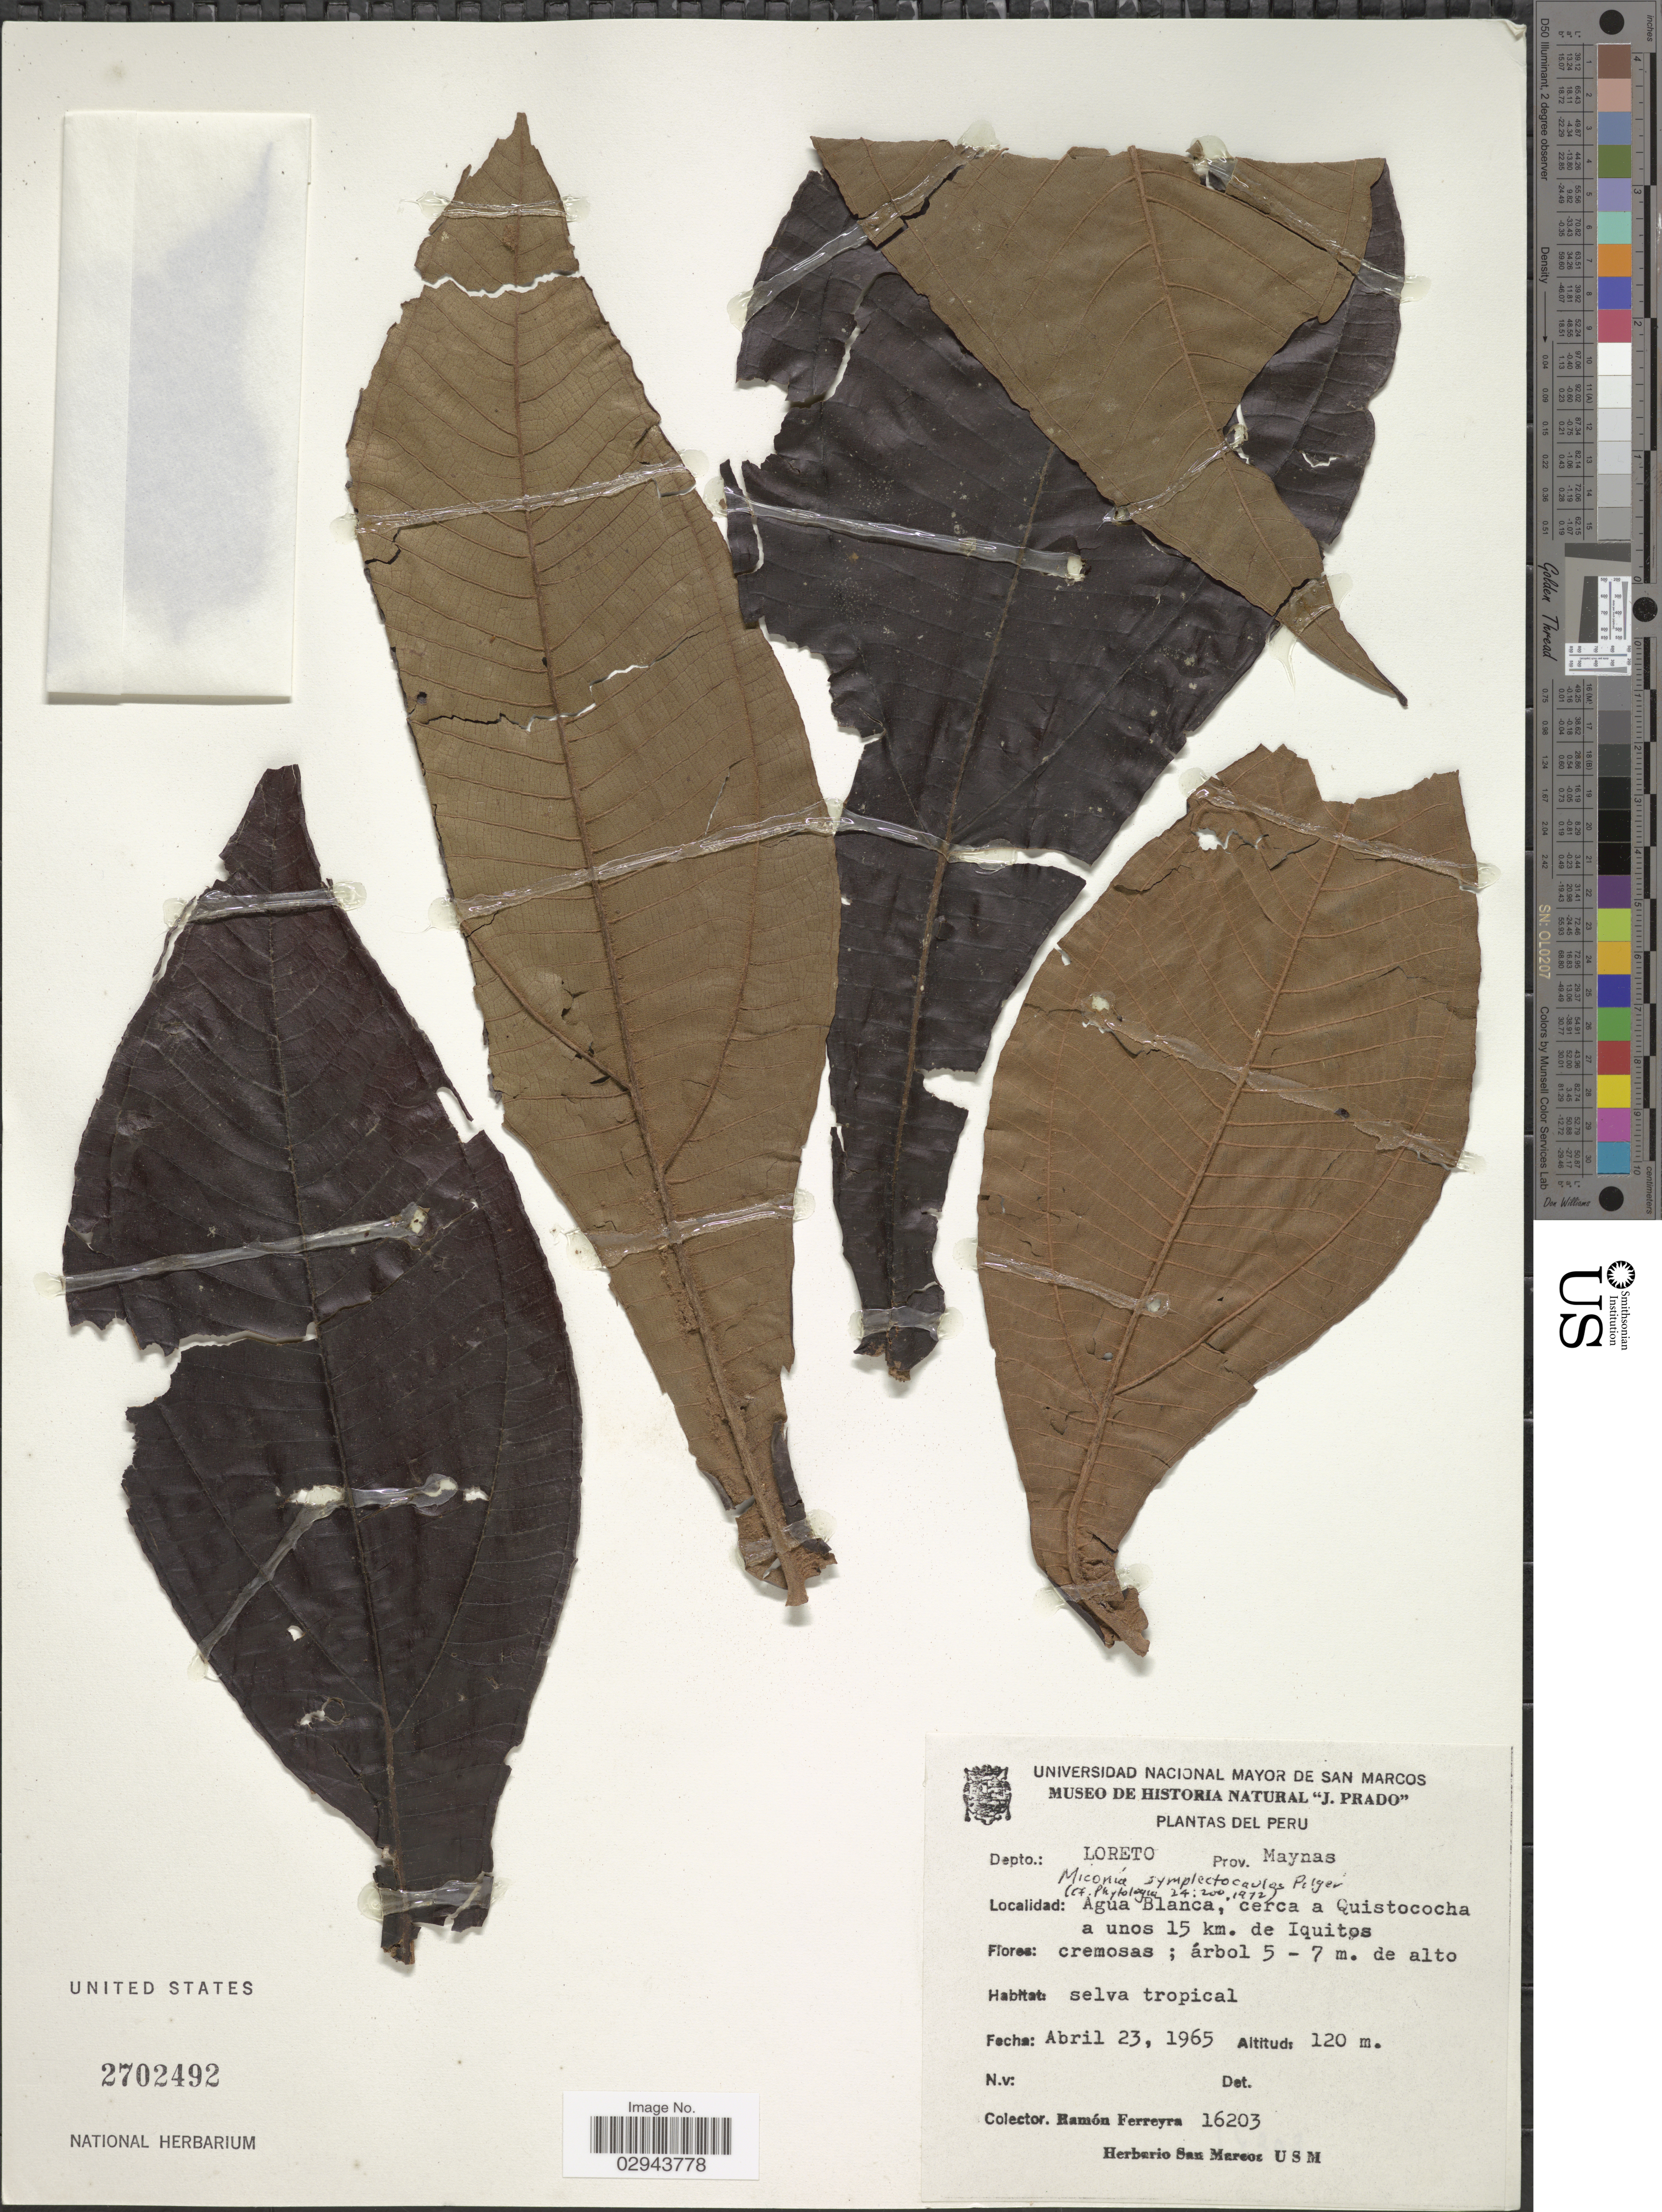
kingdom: Plantae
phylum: Tracheophyta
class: Magnoliopsida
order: Myrtales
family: Melastomataceae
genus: Miconia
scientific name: Miconia symplectocaulos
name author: Pilg.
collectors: R. A. Ferreyra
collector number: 16203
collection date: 1965-04-23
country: Peru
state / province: Loreto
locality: Depto.: Loreto. Prov. Maynas. Agua Blanca, cerca a Quistococha a unos 15 km. de Iquitos.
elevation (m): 120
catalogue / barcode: US 2702492